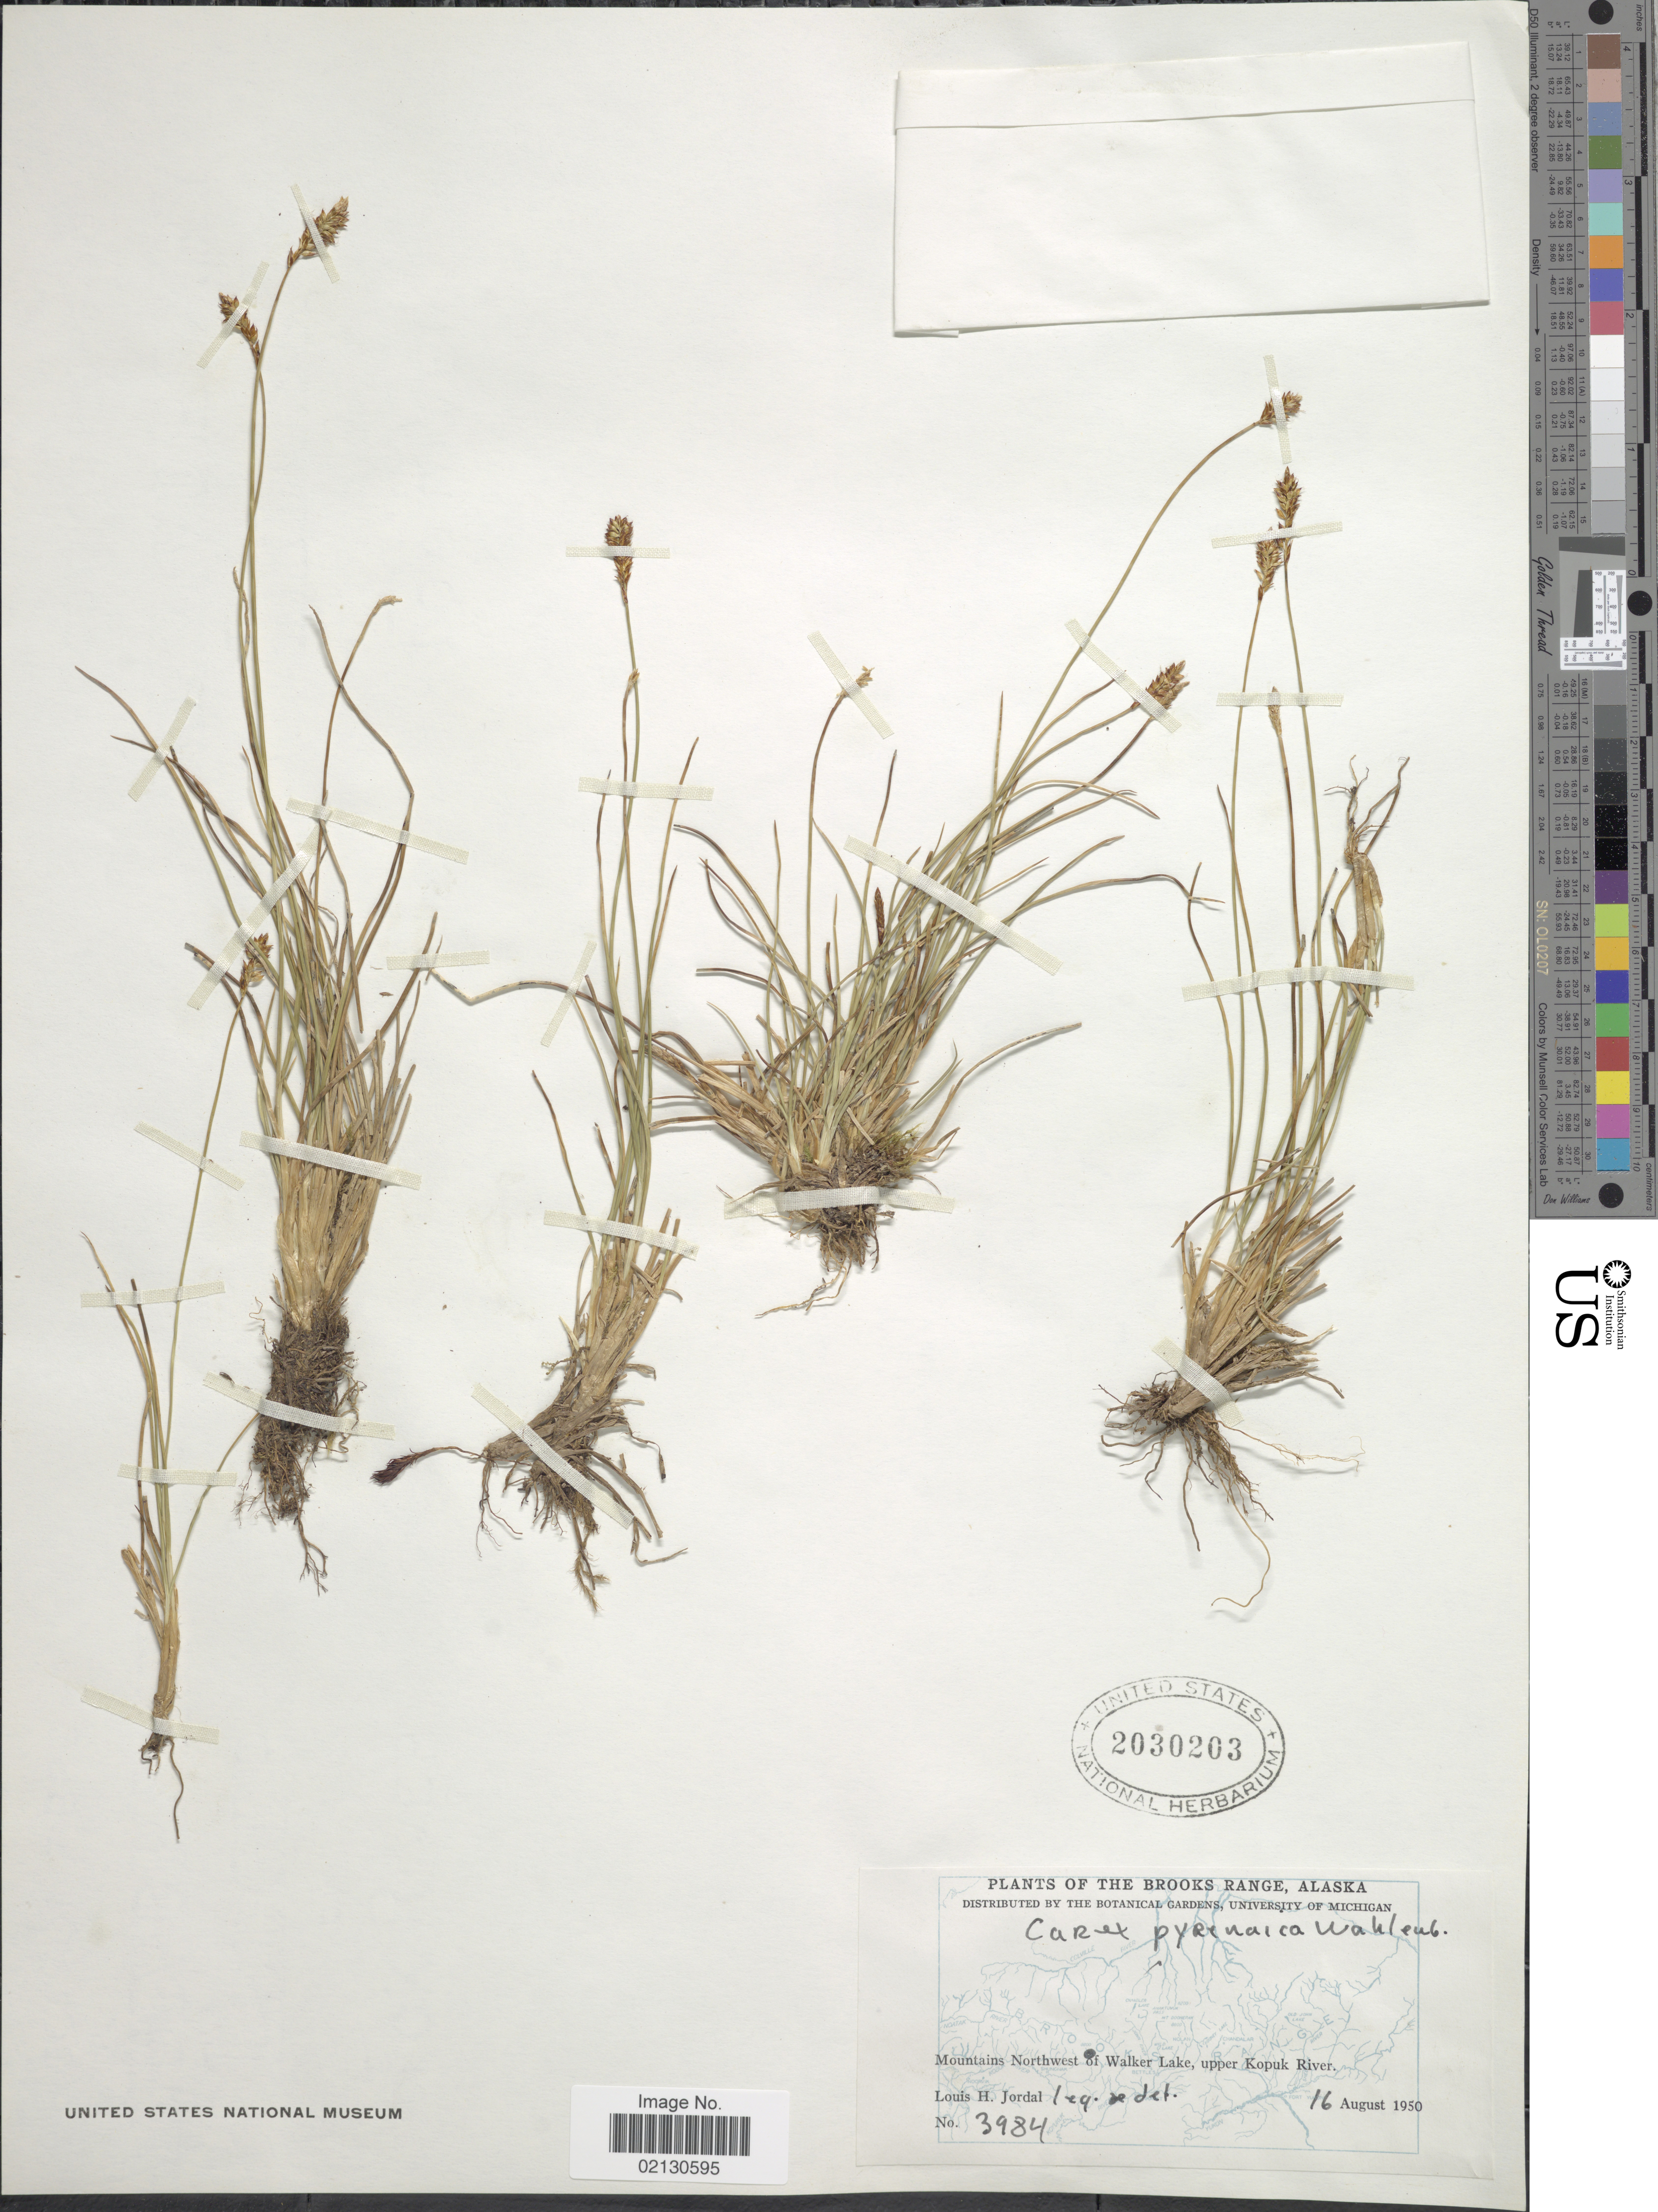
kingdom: Plantae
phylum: Tracheophyta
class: Liliopsida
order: Poales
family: Cyperaceae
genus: Carex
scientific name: Carex micropoda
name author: C.A. Mey.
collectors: L. Jordal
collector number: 3984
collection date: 1950-08-16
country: United States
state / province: Alaska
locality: Brooks Range. Mountains Northwest of Walker Lake, upper Kopuk River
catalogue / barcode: US 2030203